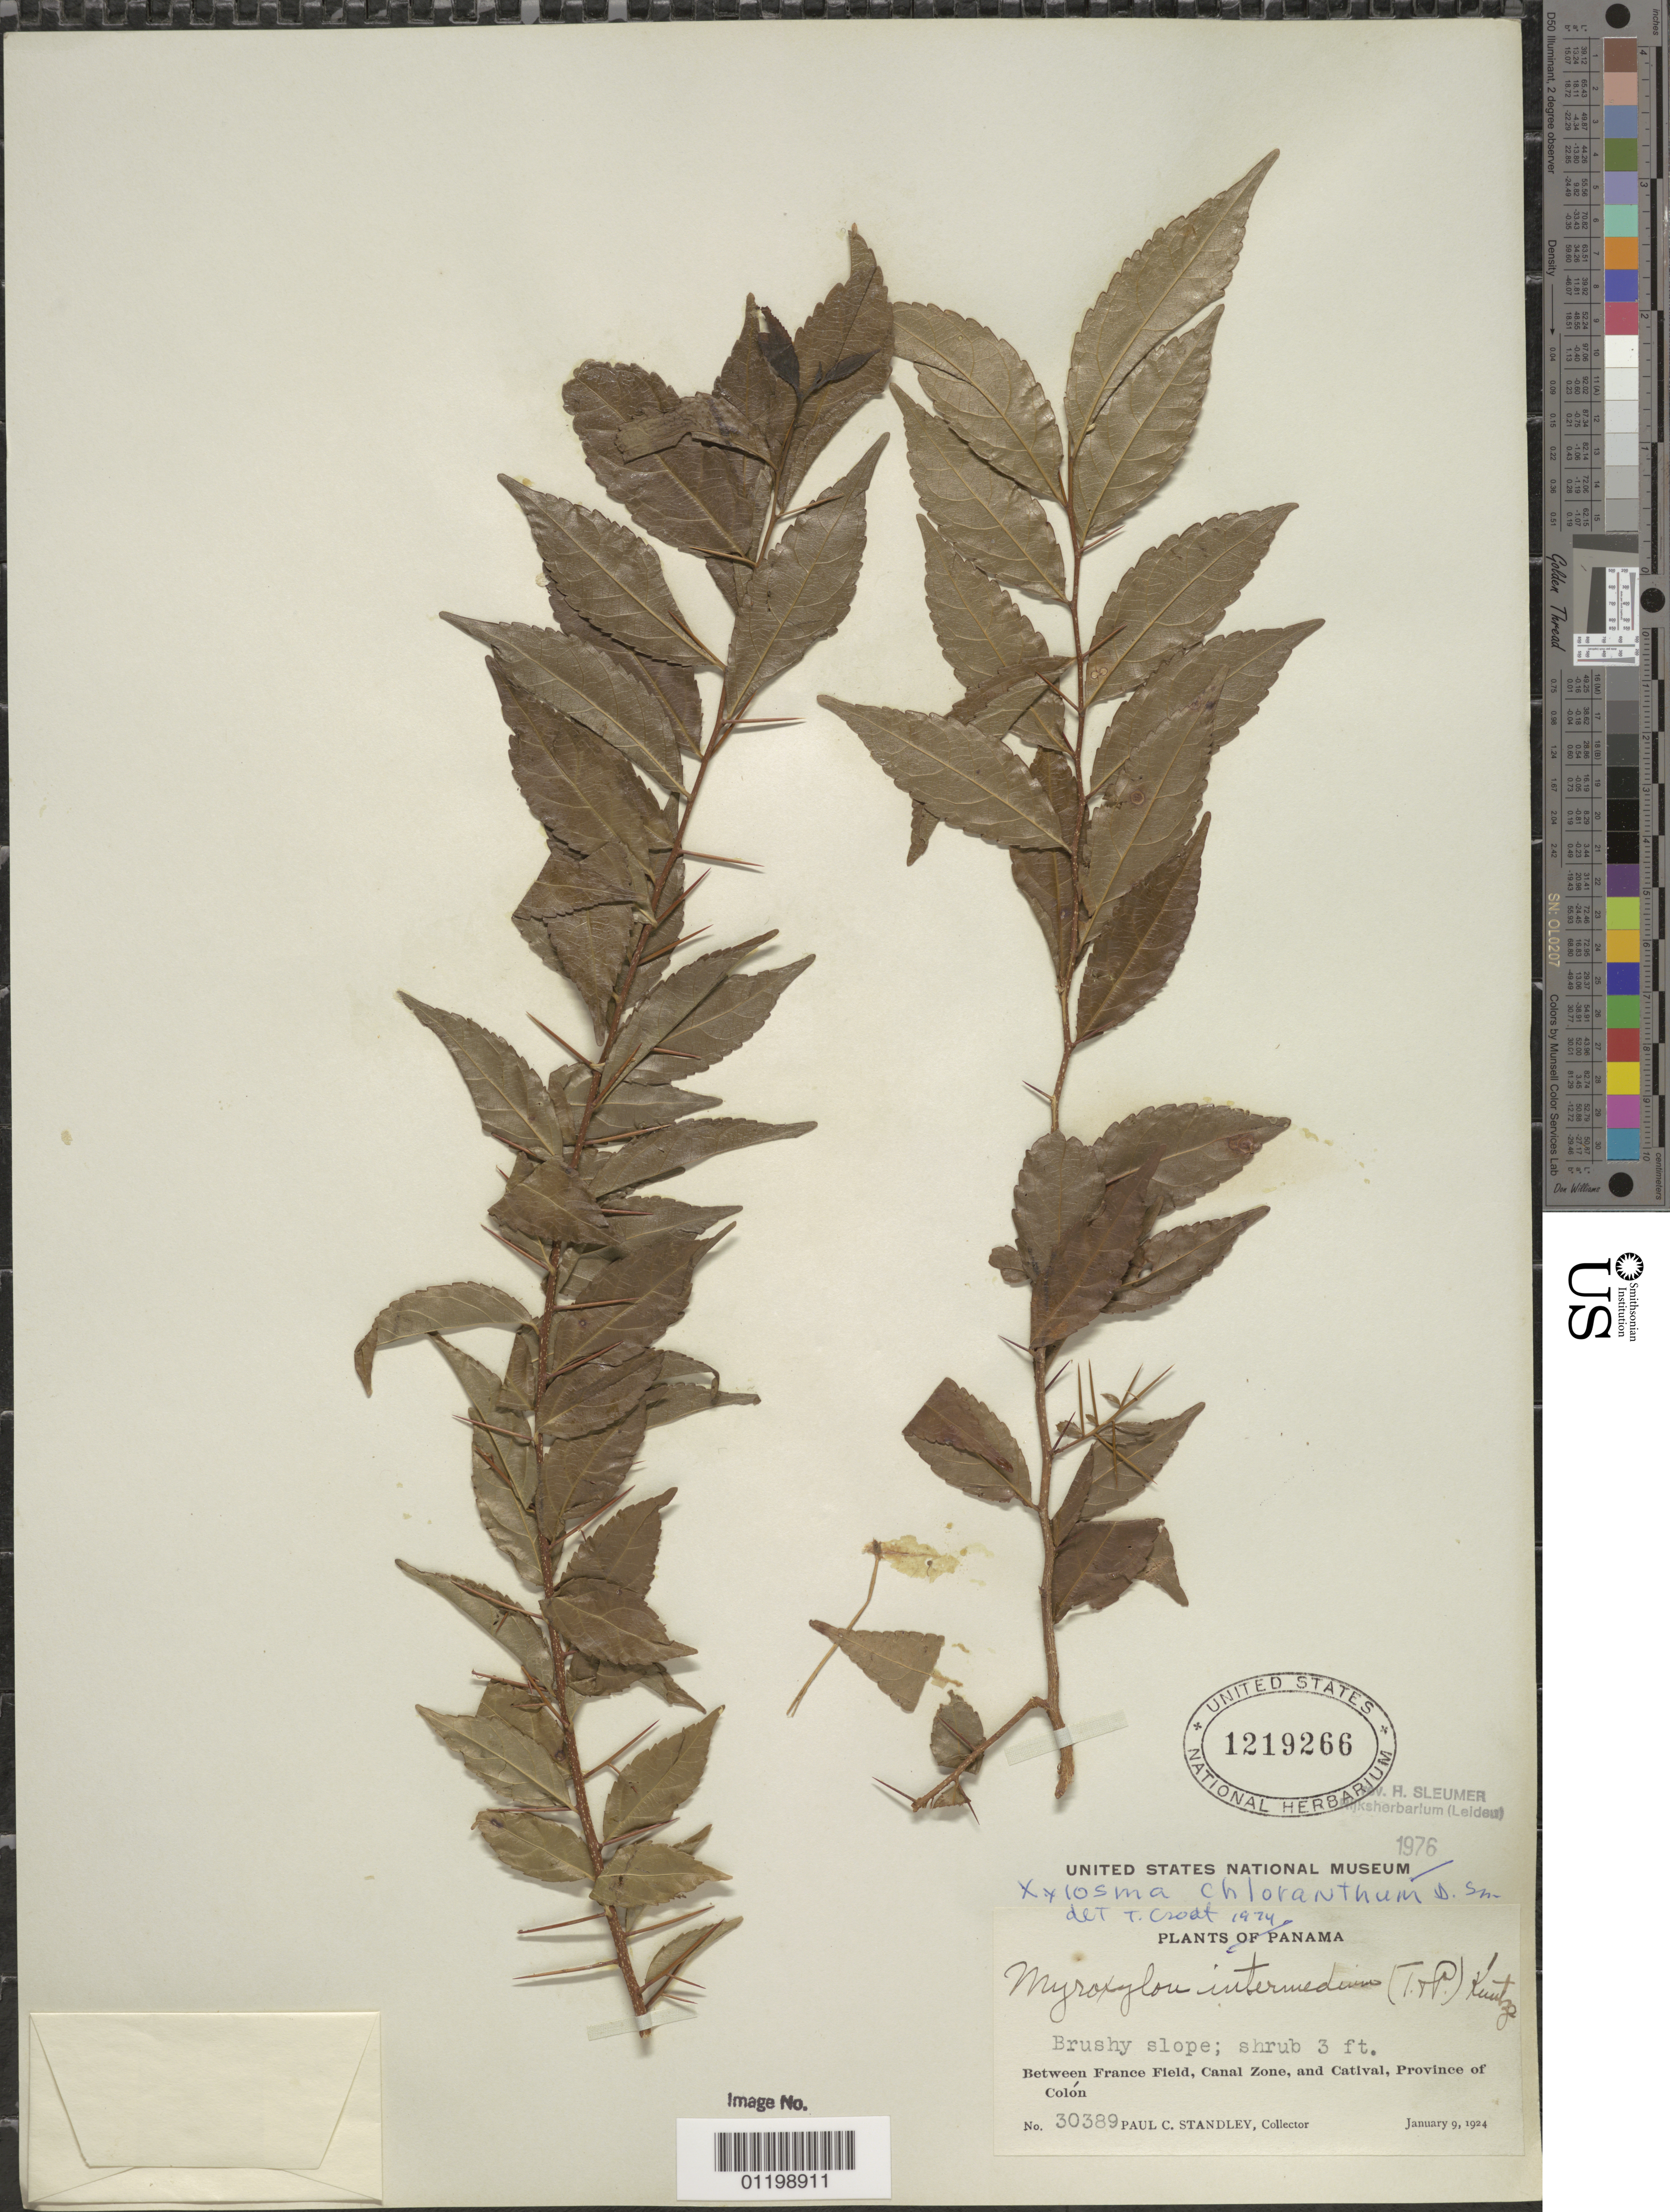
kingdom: Plantae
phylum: Tracheophyta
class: Magnoliopsida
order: Malpighiales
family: Salicaceae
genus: Xylosma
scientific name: Xylosma chlorantha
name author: Donn. Sm.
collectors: P. C. Standley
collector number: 30389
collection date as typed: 09 Jan 1924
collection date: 1924-01-09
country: Panama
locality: Between France Field, Canal Zone, and Catival, Province of Colón.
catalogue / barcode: US 1219266